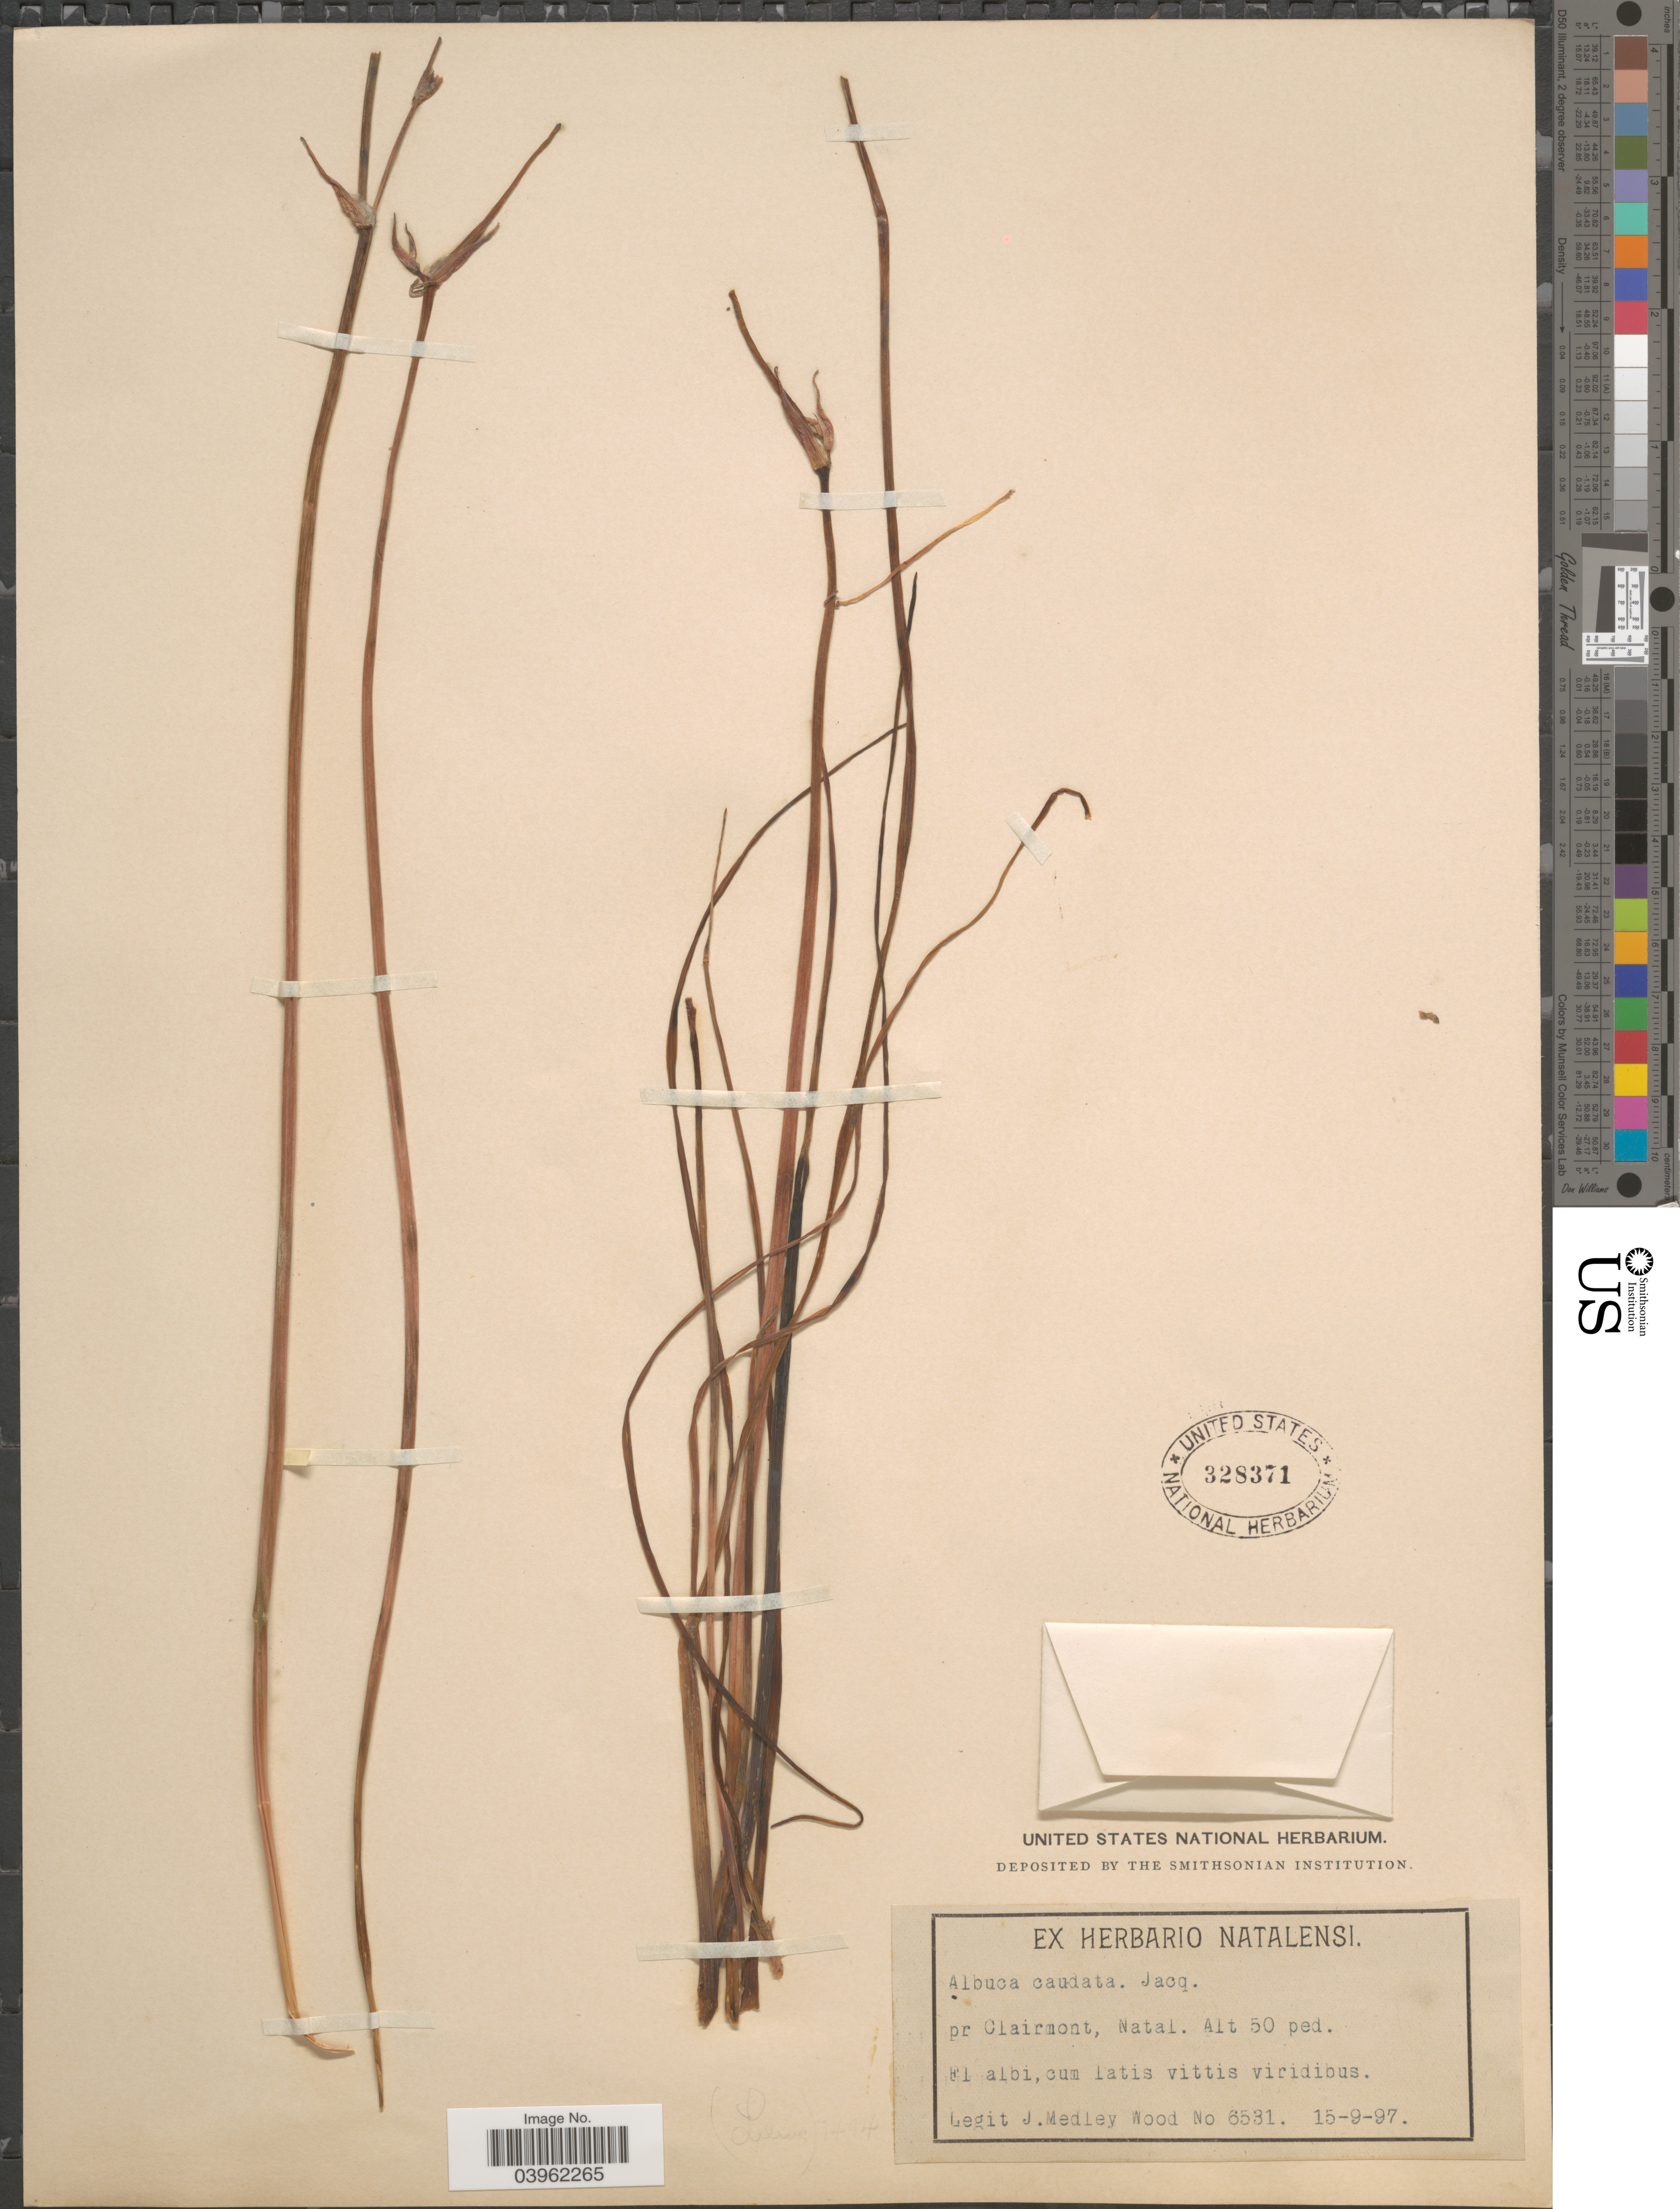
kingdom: Plantae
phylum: Tracheophyta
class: Liliopsida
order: Asparagales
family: Asparagaceae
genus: Albuca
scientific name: Albuca caudata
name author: Jacq.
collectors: J. Medley Wood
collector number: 6531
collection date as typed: Transcribed d/m/y: 15/9/97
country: South Africa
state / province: KwaZulu-Natal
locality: Pr Clairmont, Natal.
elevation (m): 15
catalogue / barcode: US 328371